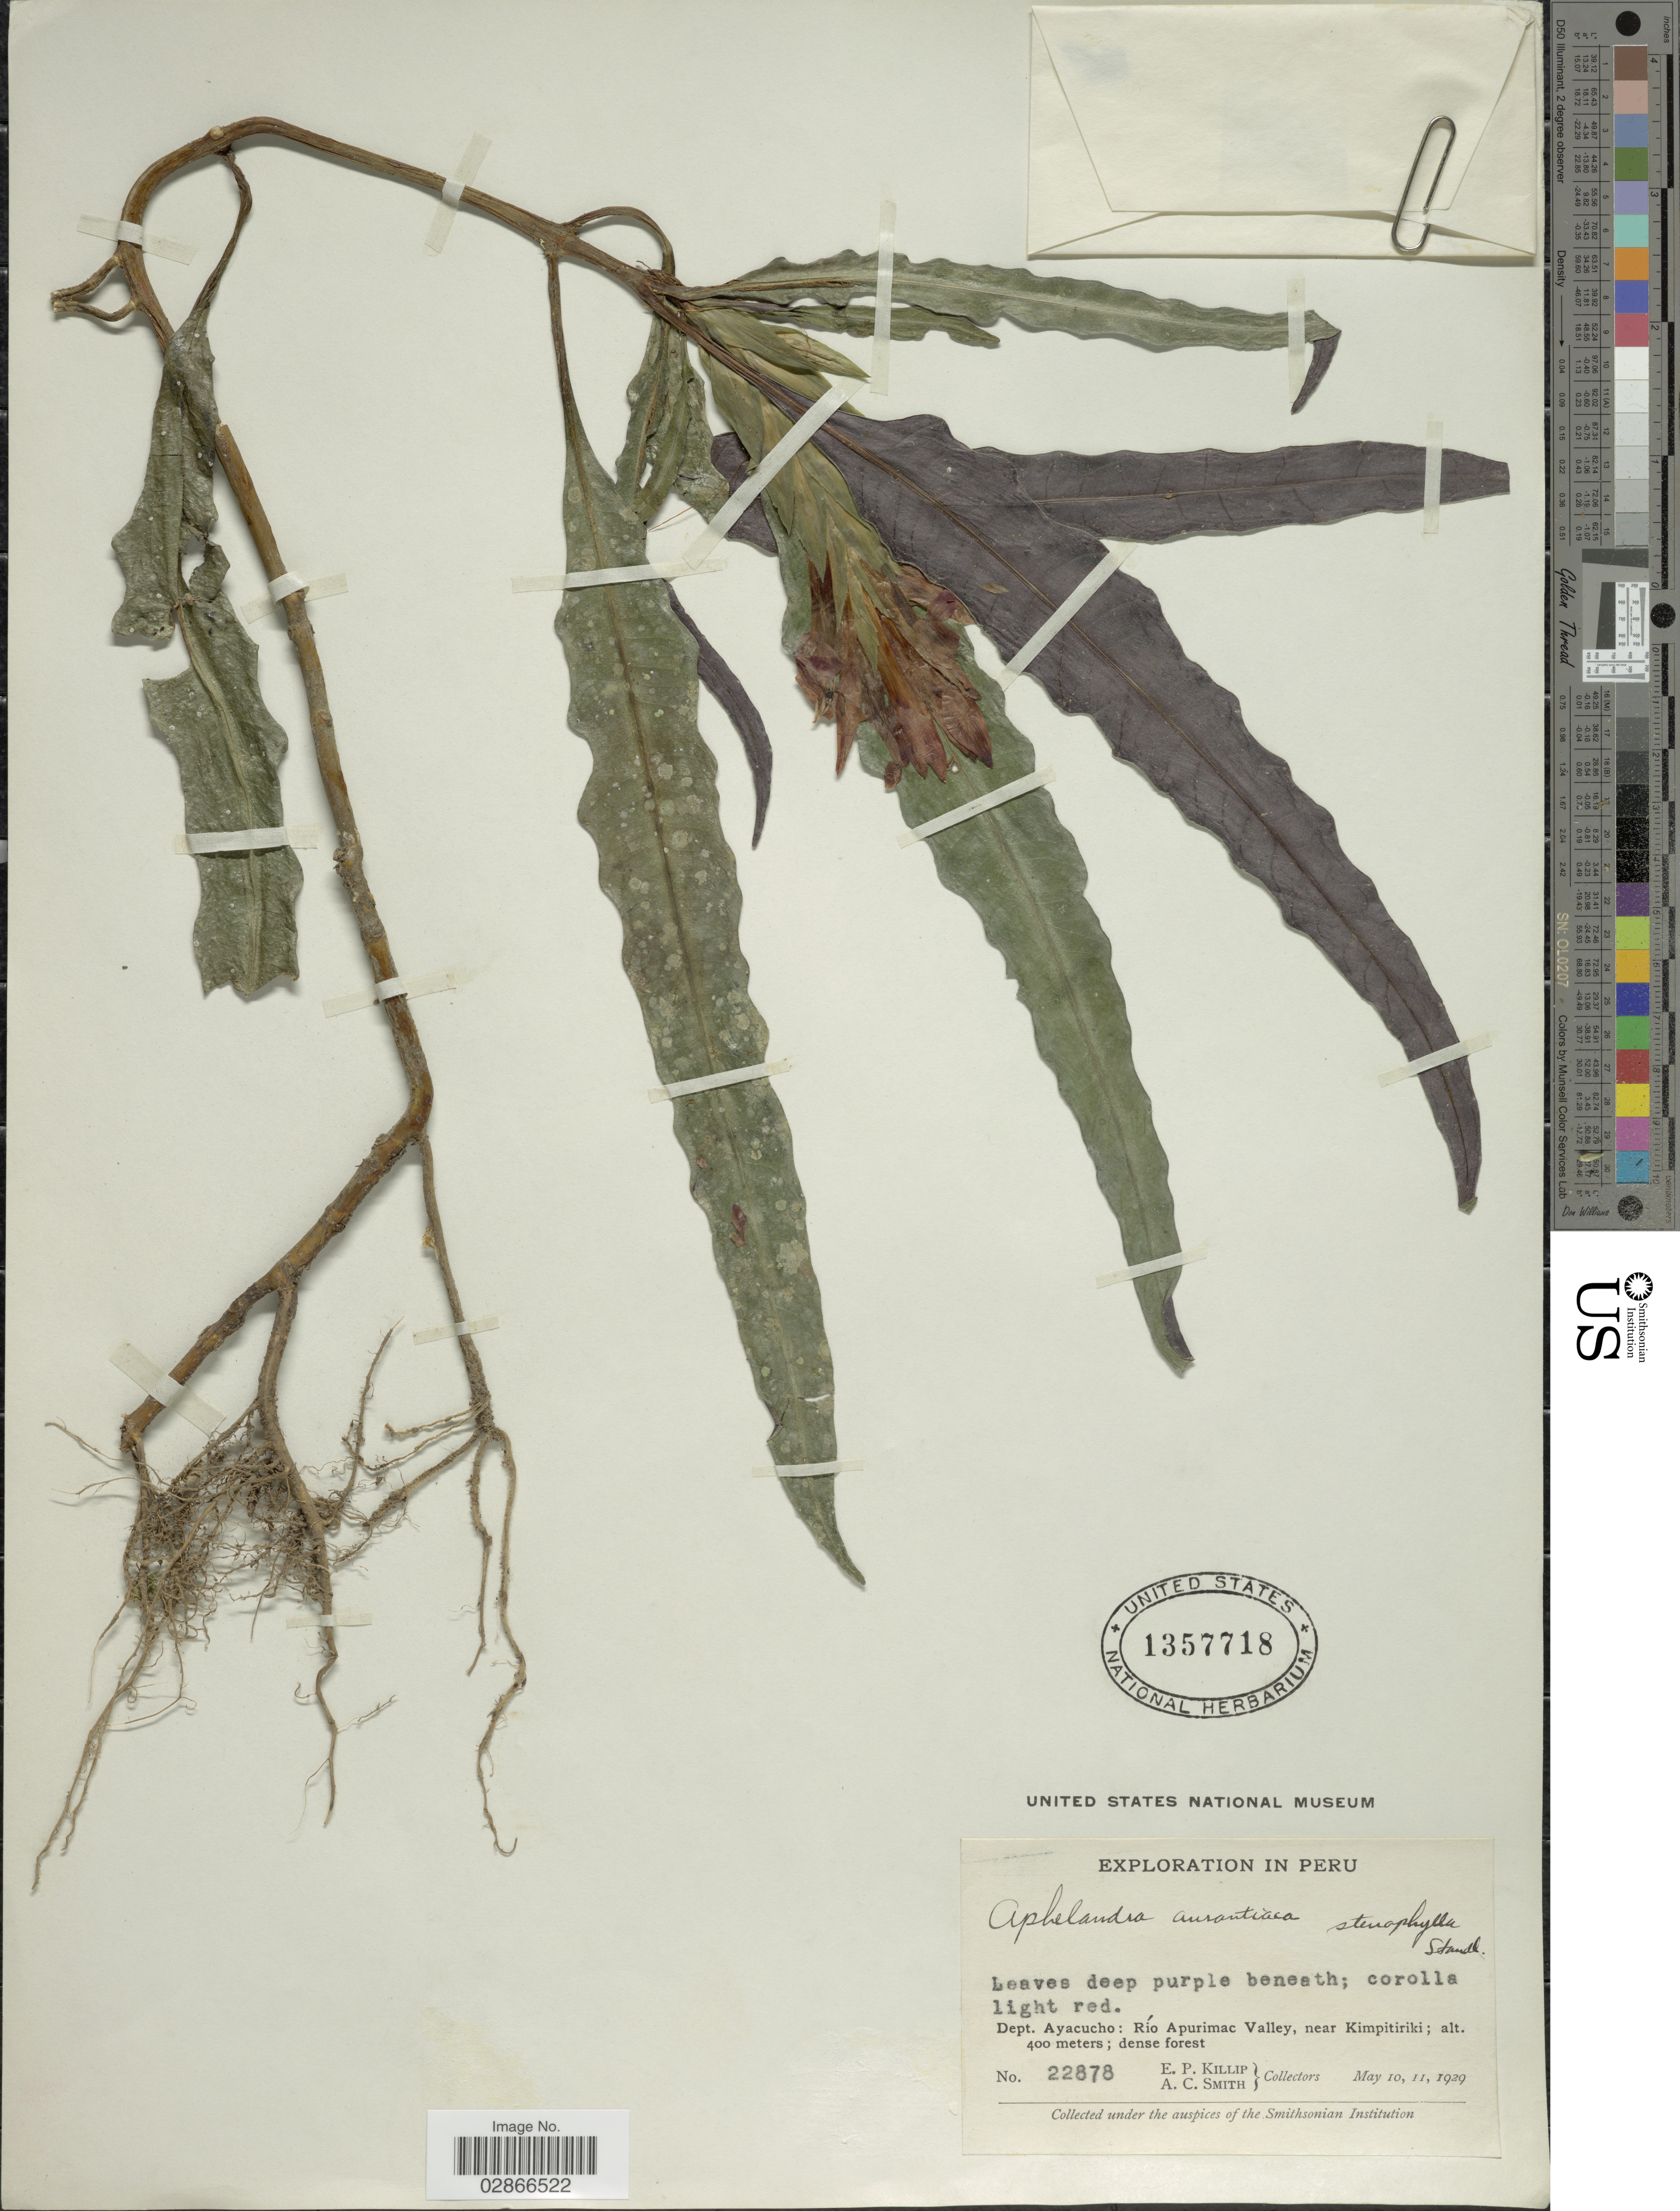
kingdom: Plantae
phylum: Tracheophyta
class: Magnoliopsida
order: Lamiales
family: Acanthaceae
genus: Aphelandra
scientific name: Aphelandra aurantiaca var. stenophylla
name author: Standl.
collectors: E. P. Killip & A. C. Smith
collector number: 22878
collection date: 1929-05-10/1929-05-11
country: Peru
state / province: Ayacucho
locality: Dept. Ayacucho: Río Apurimac Valley, near Kimpitiriki.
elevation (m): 400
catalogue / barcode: US 1357718